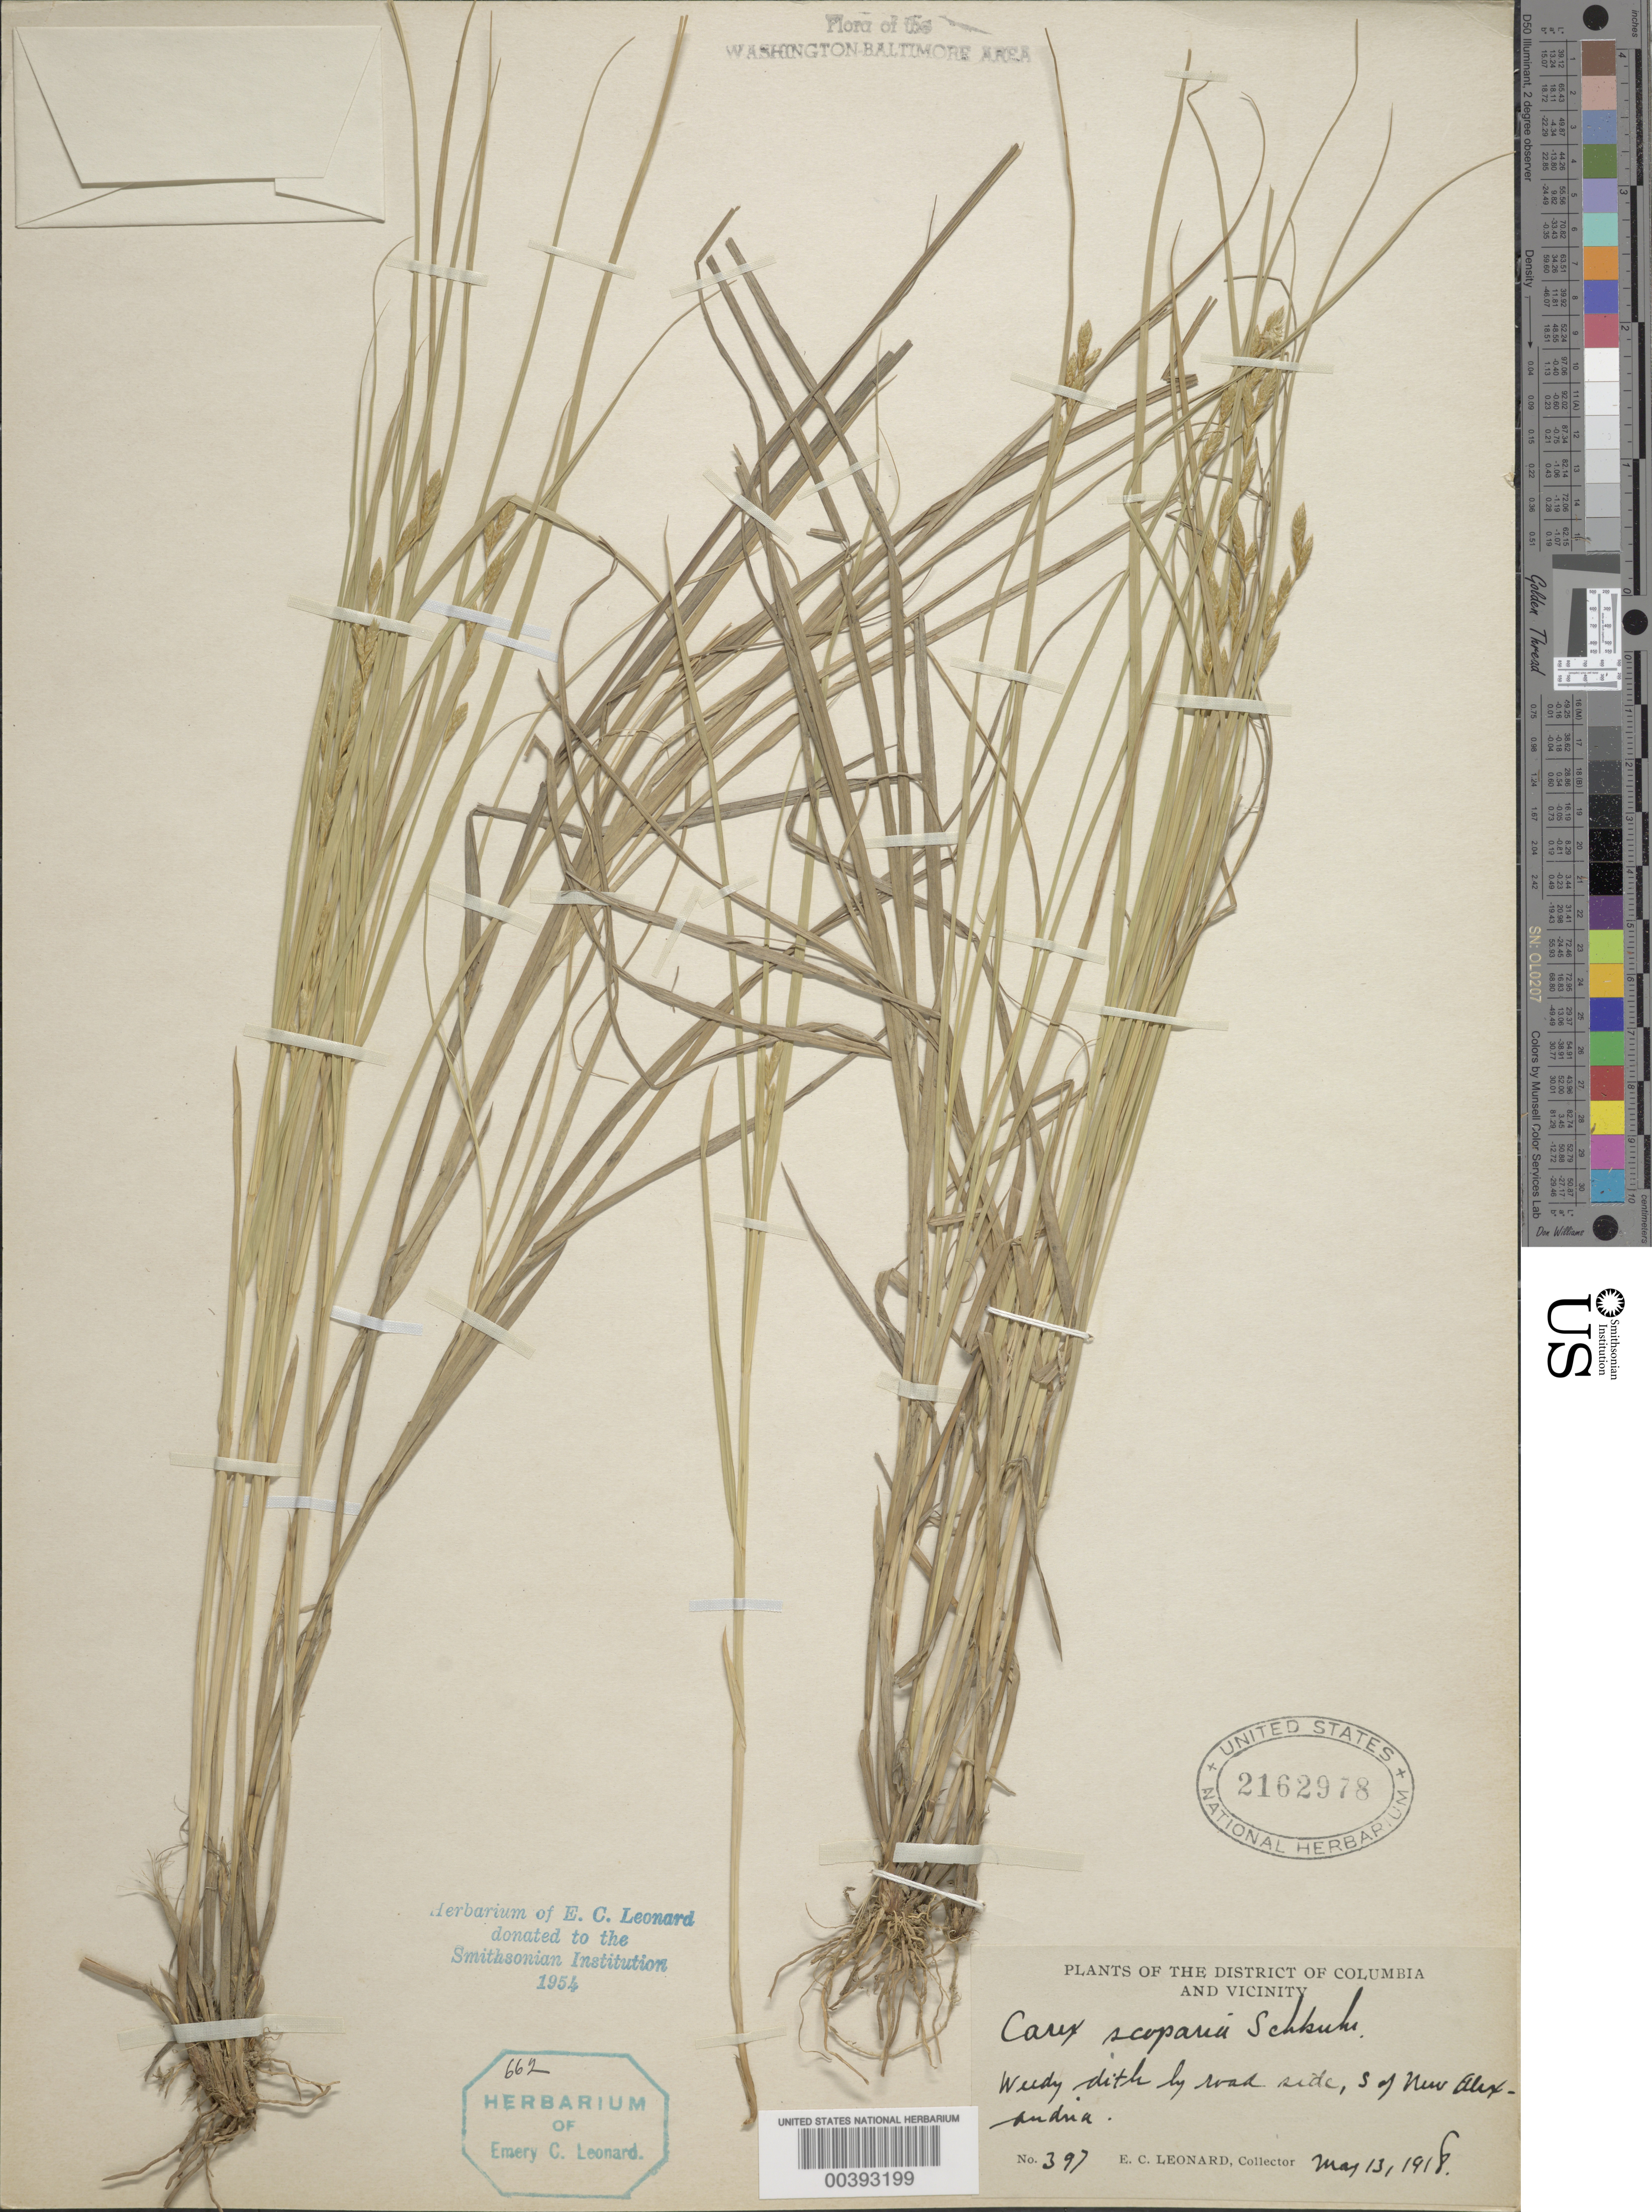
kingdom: Plantae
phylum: Tracheophyta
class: Liliopsida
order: Poales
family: Cyperaceae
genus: Carex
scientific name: Carex scoparia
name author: Schkuhr ex Willd.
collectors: E. C. Leonard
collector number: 397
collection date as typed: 13 May 1918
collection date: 1918-05-13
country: United States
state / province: Virginia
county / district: Fairfax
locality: South of New Alexandria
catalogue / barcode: US 2162978